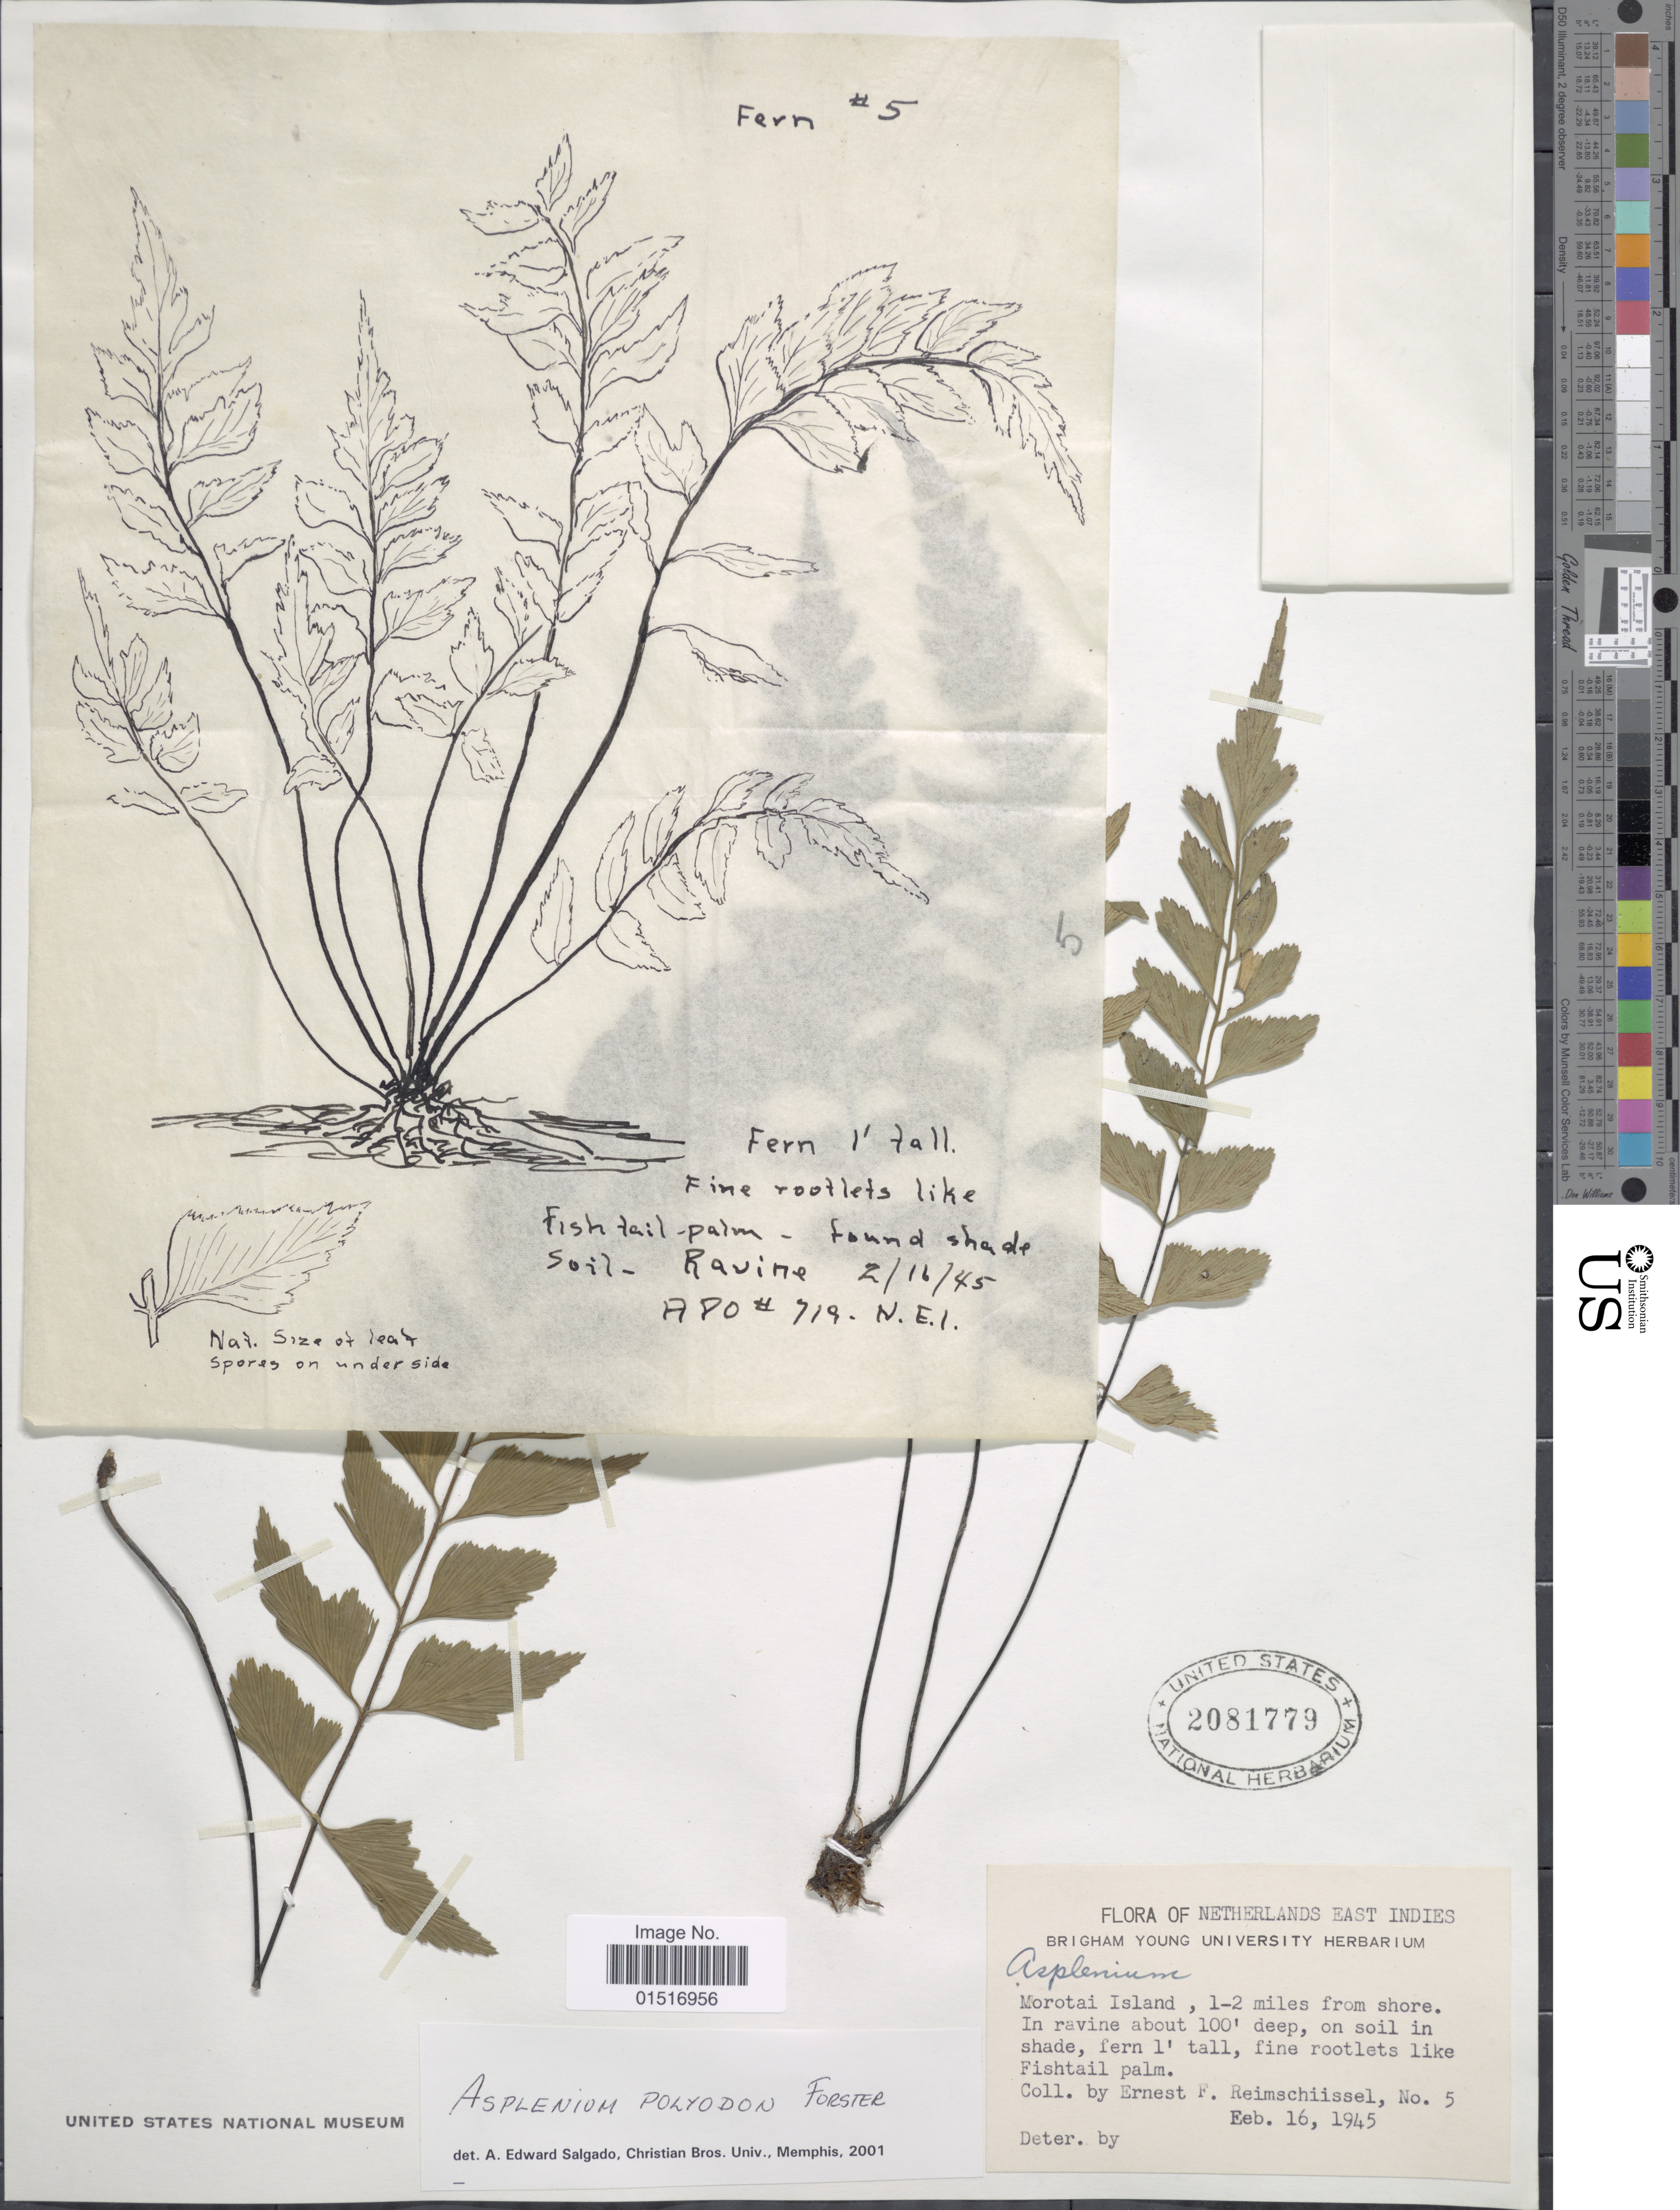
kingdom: Plantae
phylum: Tracheophyta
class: Polypodiopsida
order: Polypodiales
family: Aspleniaceae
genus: Asplenium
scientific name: Asplenium polyodon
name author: G. Forst.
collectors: E. Reimschiissel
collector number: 5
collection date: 1945-02-16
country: Indonesia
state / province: Maluku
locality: Netherlands East Indies. Morotai Island, 1-2 miles from shore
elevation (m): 30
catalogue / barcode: US 2081779